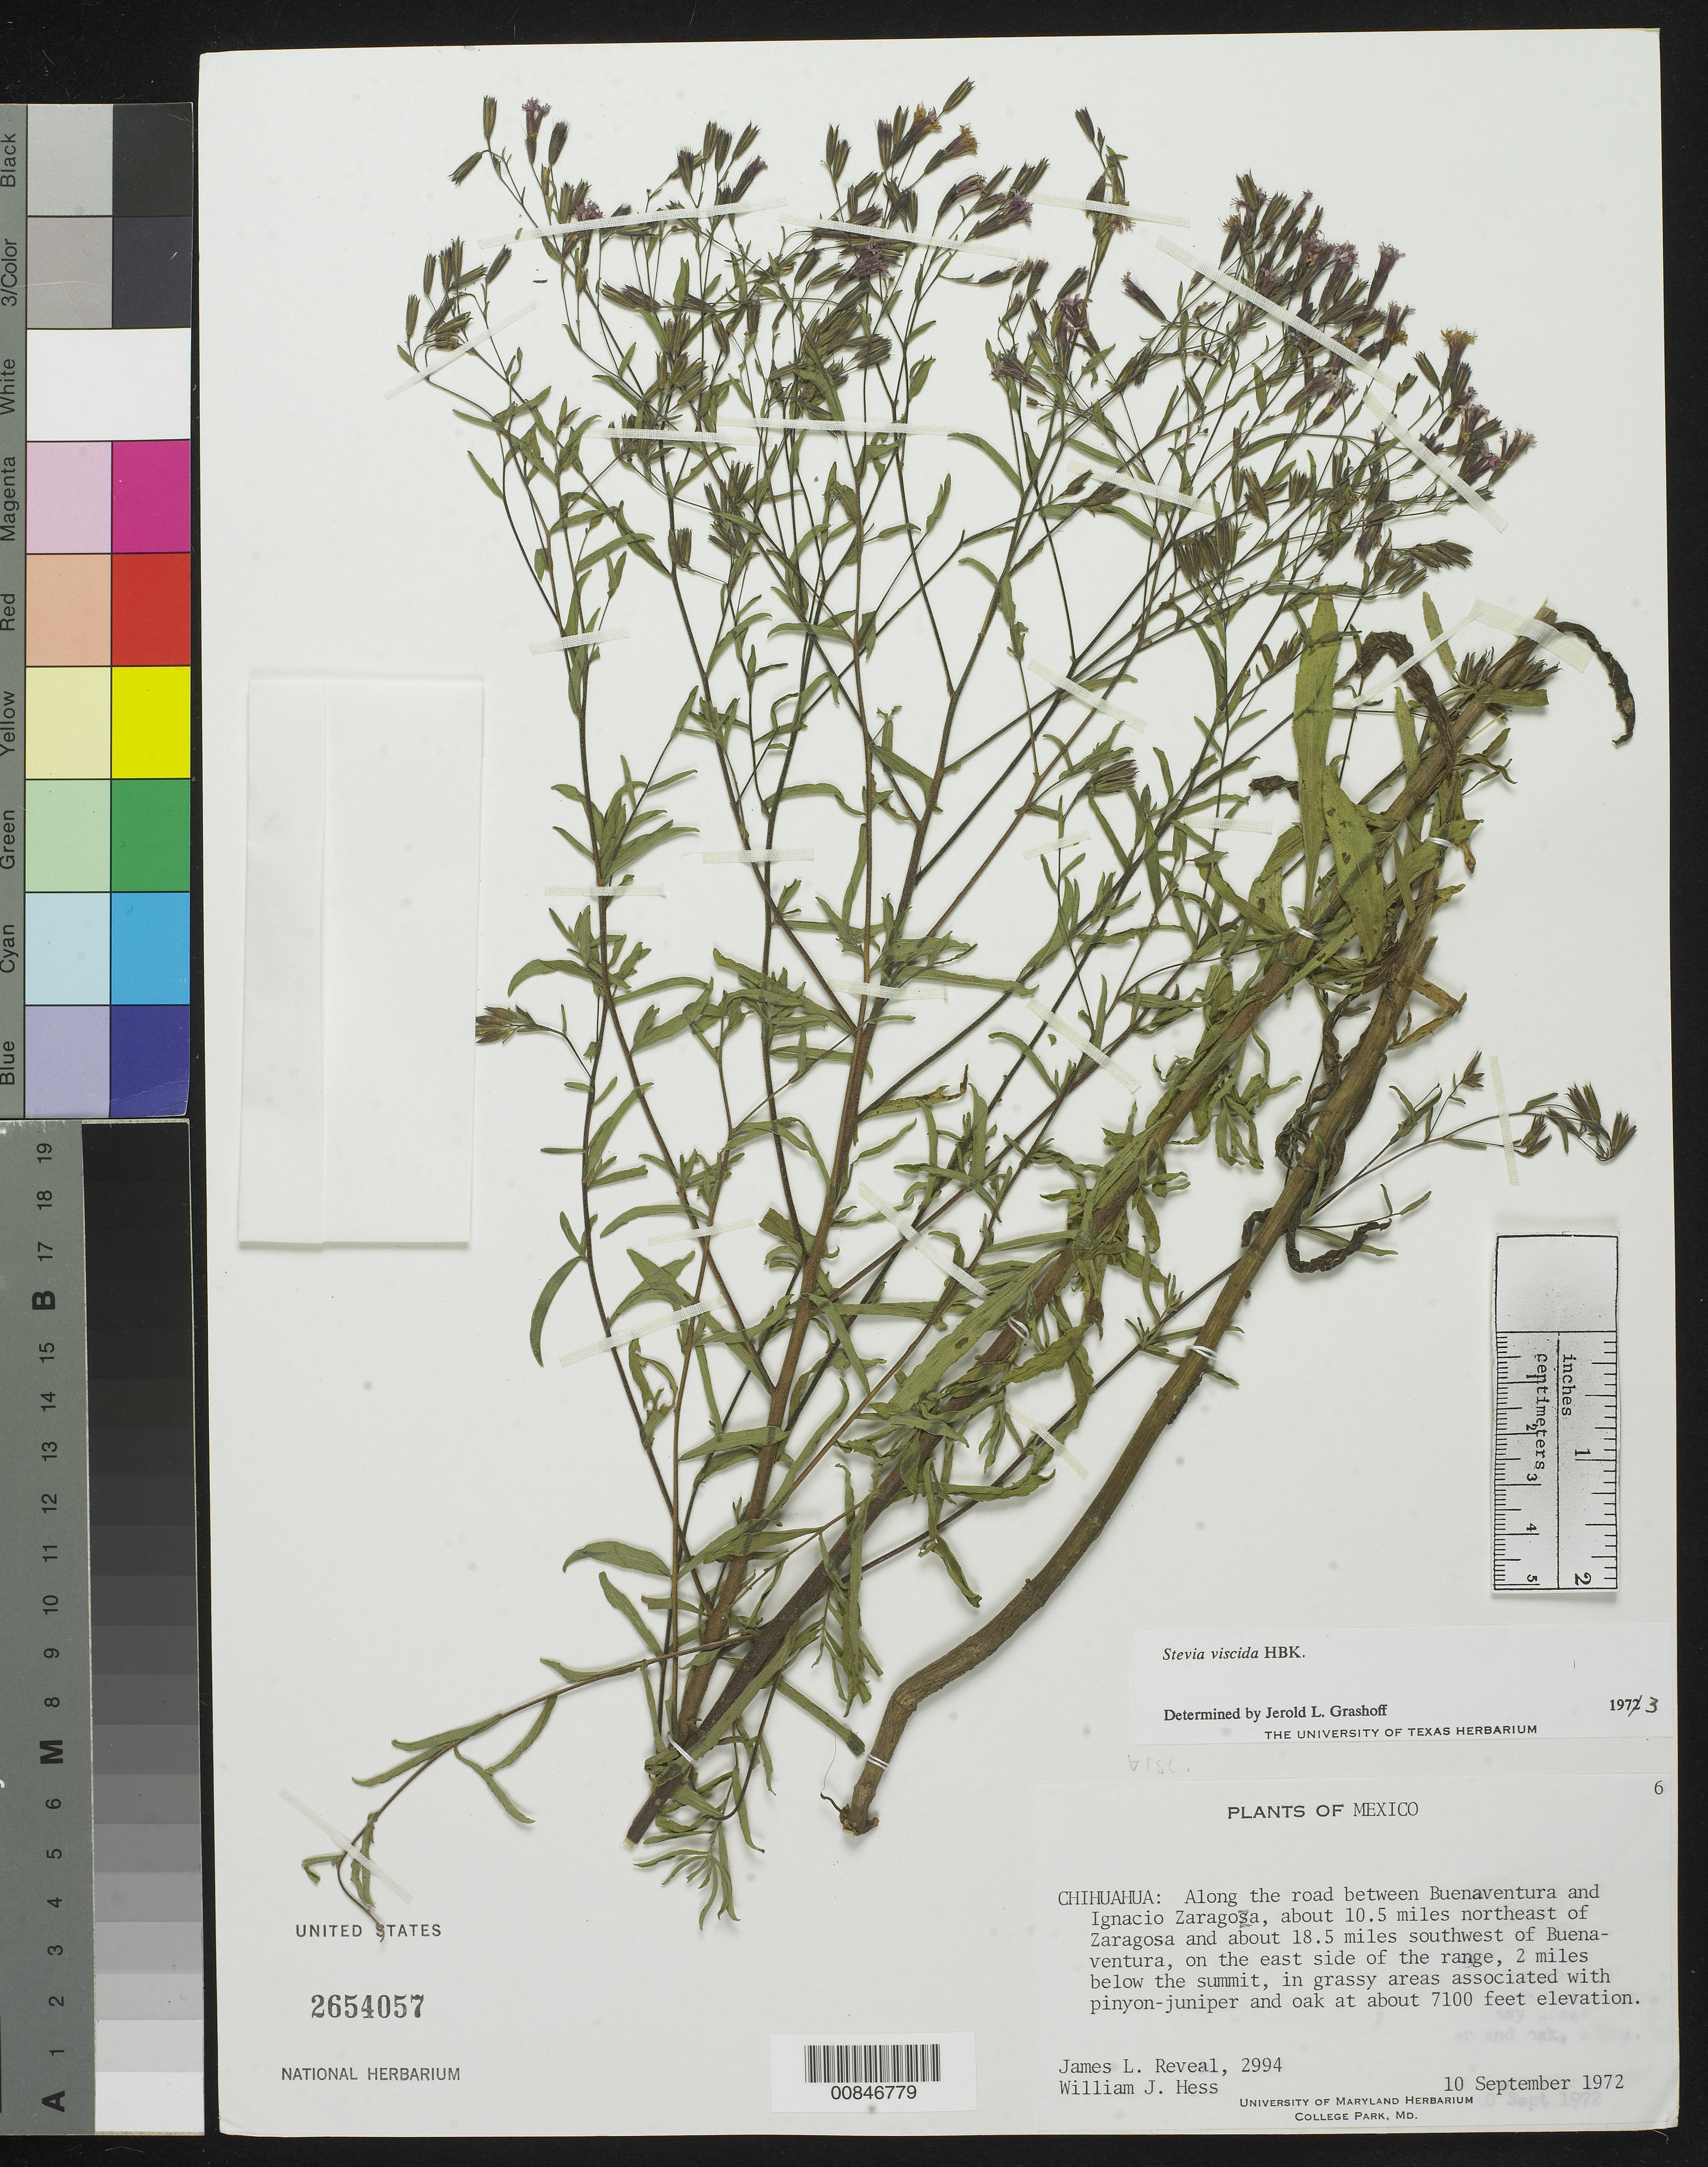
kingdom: Plantae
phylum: Tracheophyta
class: Magnoliopsida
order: Asterales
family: Asteraceae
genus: Stevia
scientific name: Stevia viscida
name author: Kunth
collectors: J. L. Reveal & W. Hess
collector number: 2994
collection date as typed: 10 Sep 1972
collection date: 1972-09-10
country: Mexico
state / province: Chihuahua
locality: Along the road between Buenaventura and Ignacio Zaragoza, about 10.5 miles northeast of Zaragoza and about 18.5 miles southwest of Buenaventura, on the east side of the range, 2 miles below the summit.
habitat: In grassy areas associated with pinyon-jupiter and oak.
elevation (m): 2164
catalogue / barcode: US 2654057